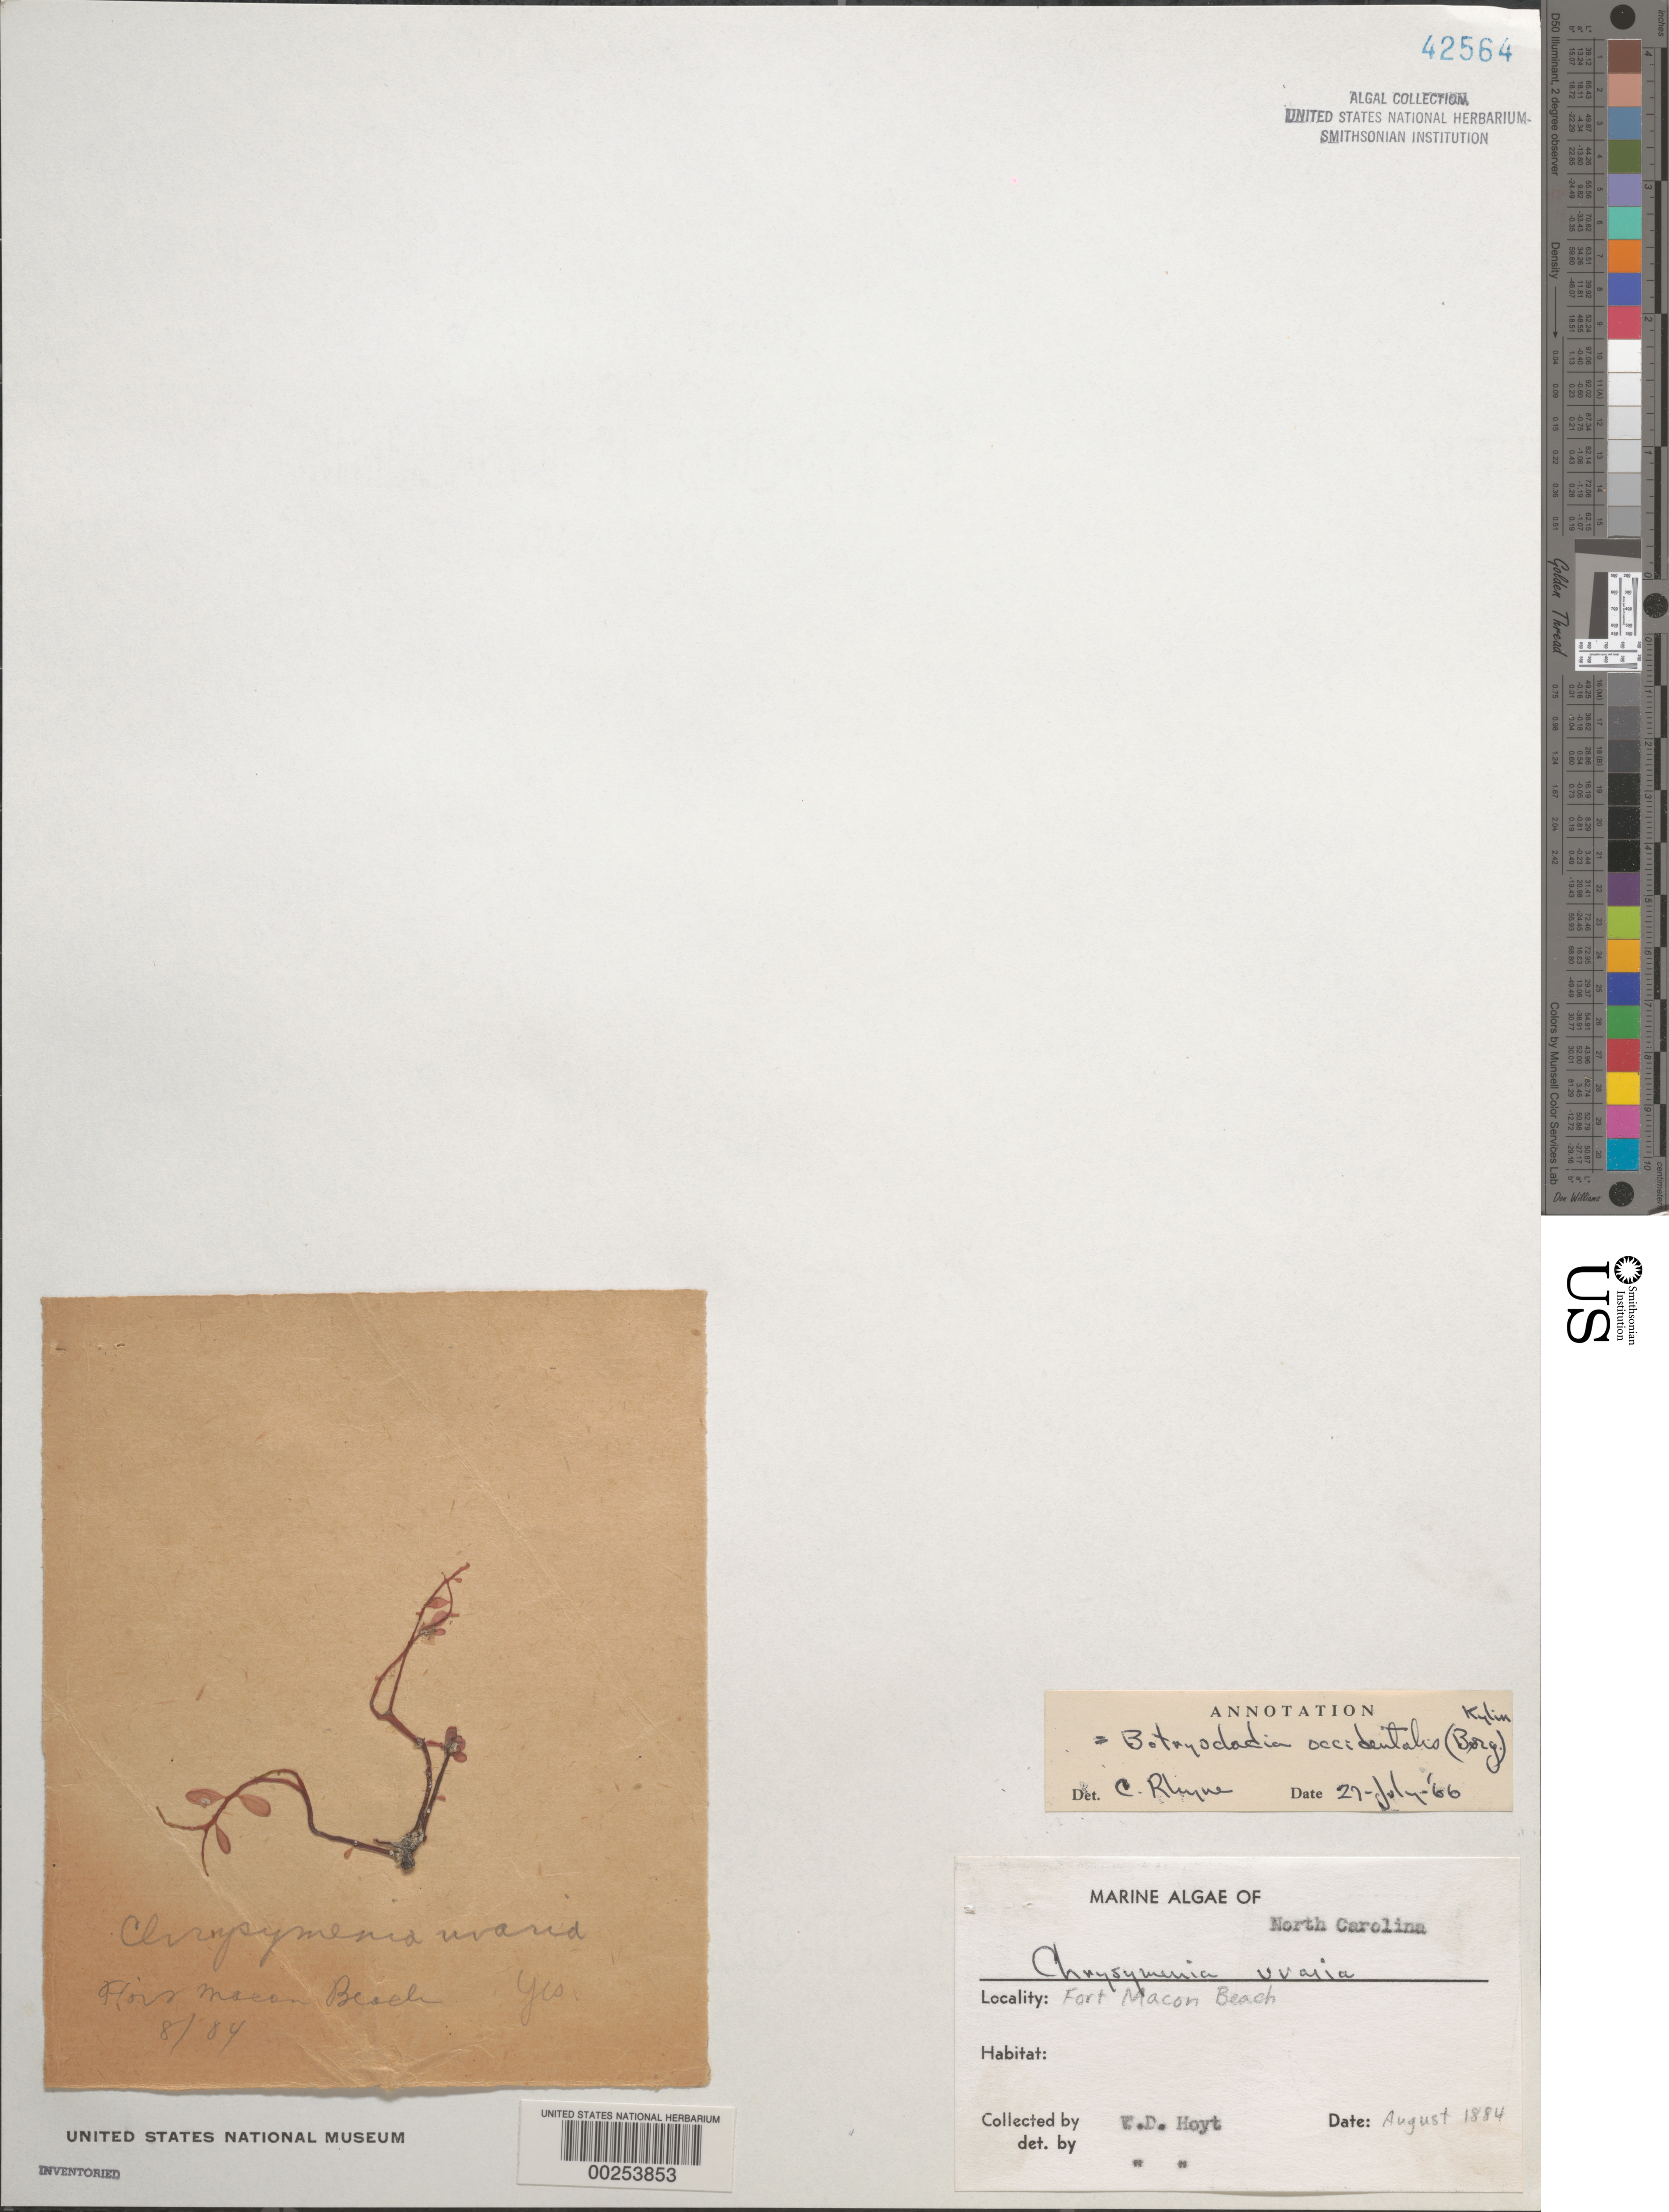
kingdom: Plantae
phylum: Rhodophyta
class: Florideophyceae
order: Rhodymeniales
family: Rhodymeniaceae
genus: Botryocladia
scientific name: Botryocladia occidentalis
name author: (Børgesen) Kylin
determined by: Rhyne, C. F.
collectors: W. D. Hoyt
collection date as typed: Aug 1884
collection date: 1884-08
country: United States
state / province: North Carolina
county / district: Carteret County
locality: Beaufort, Fort Macon Beach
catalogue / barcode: US 42564